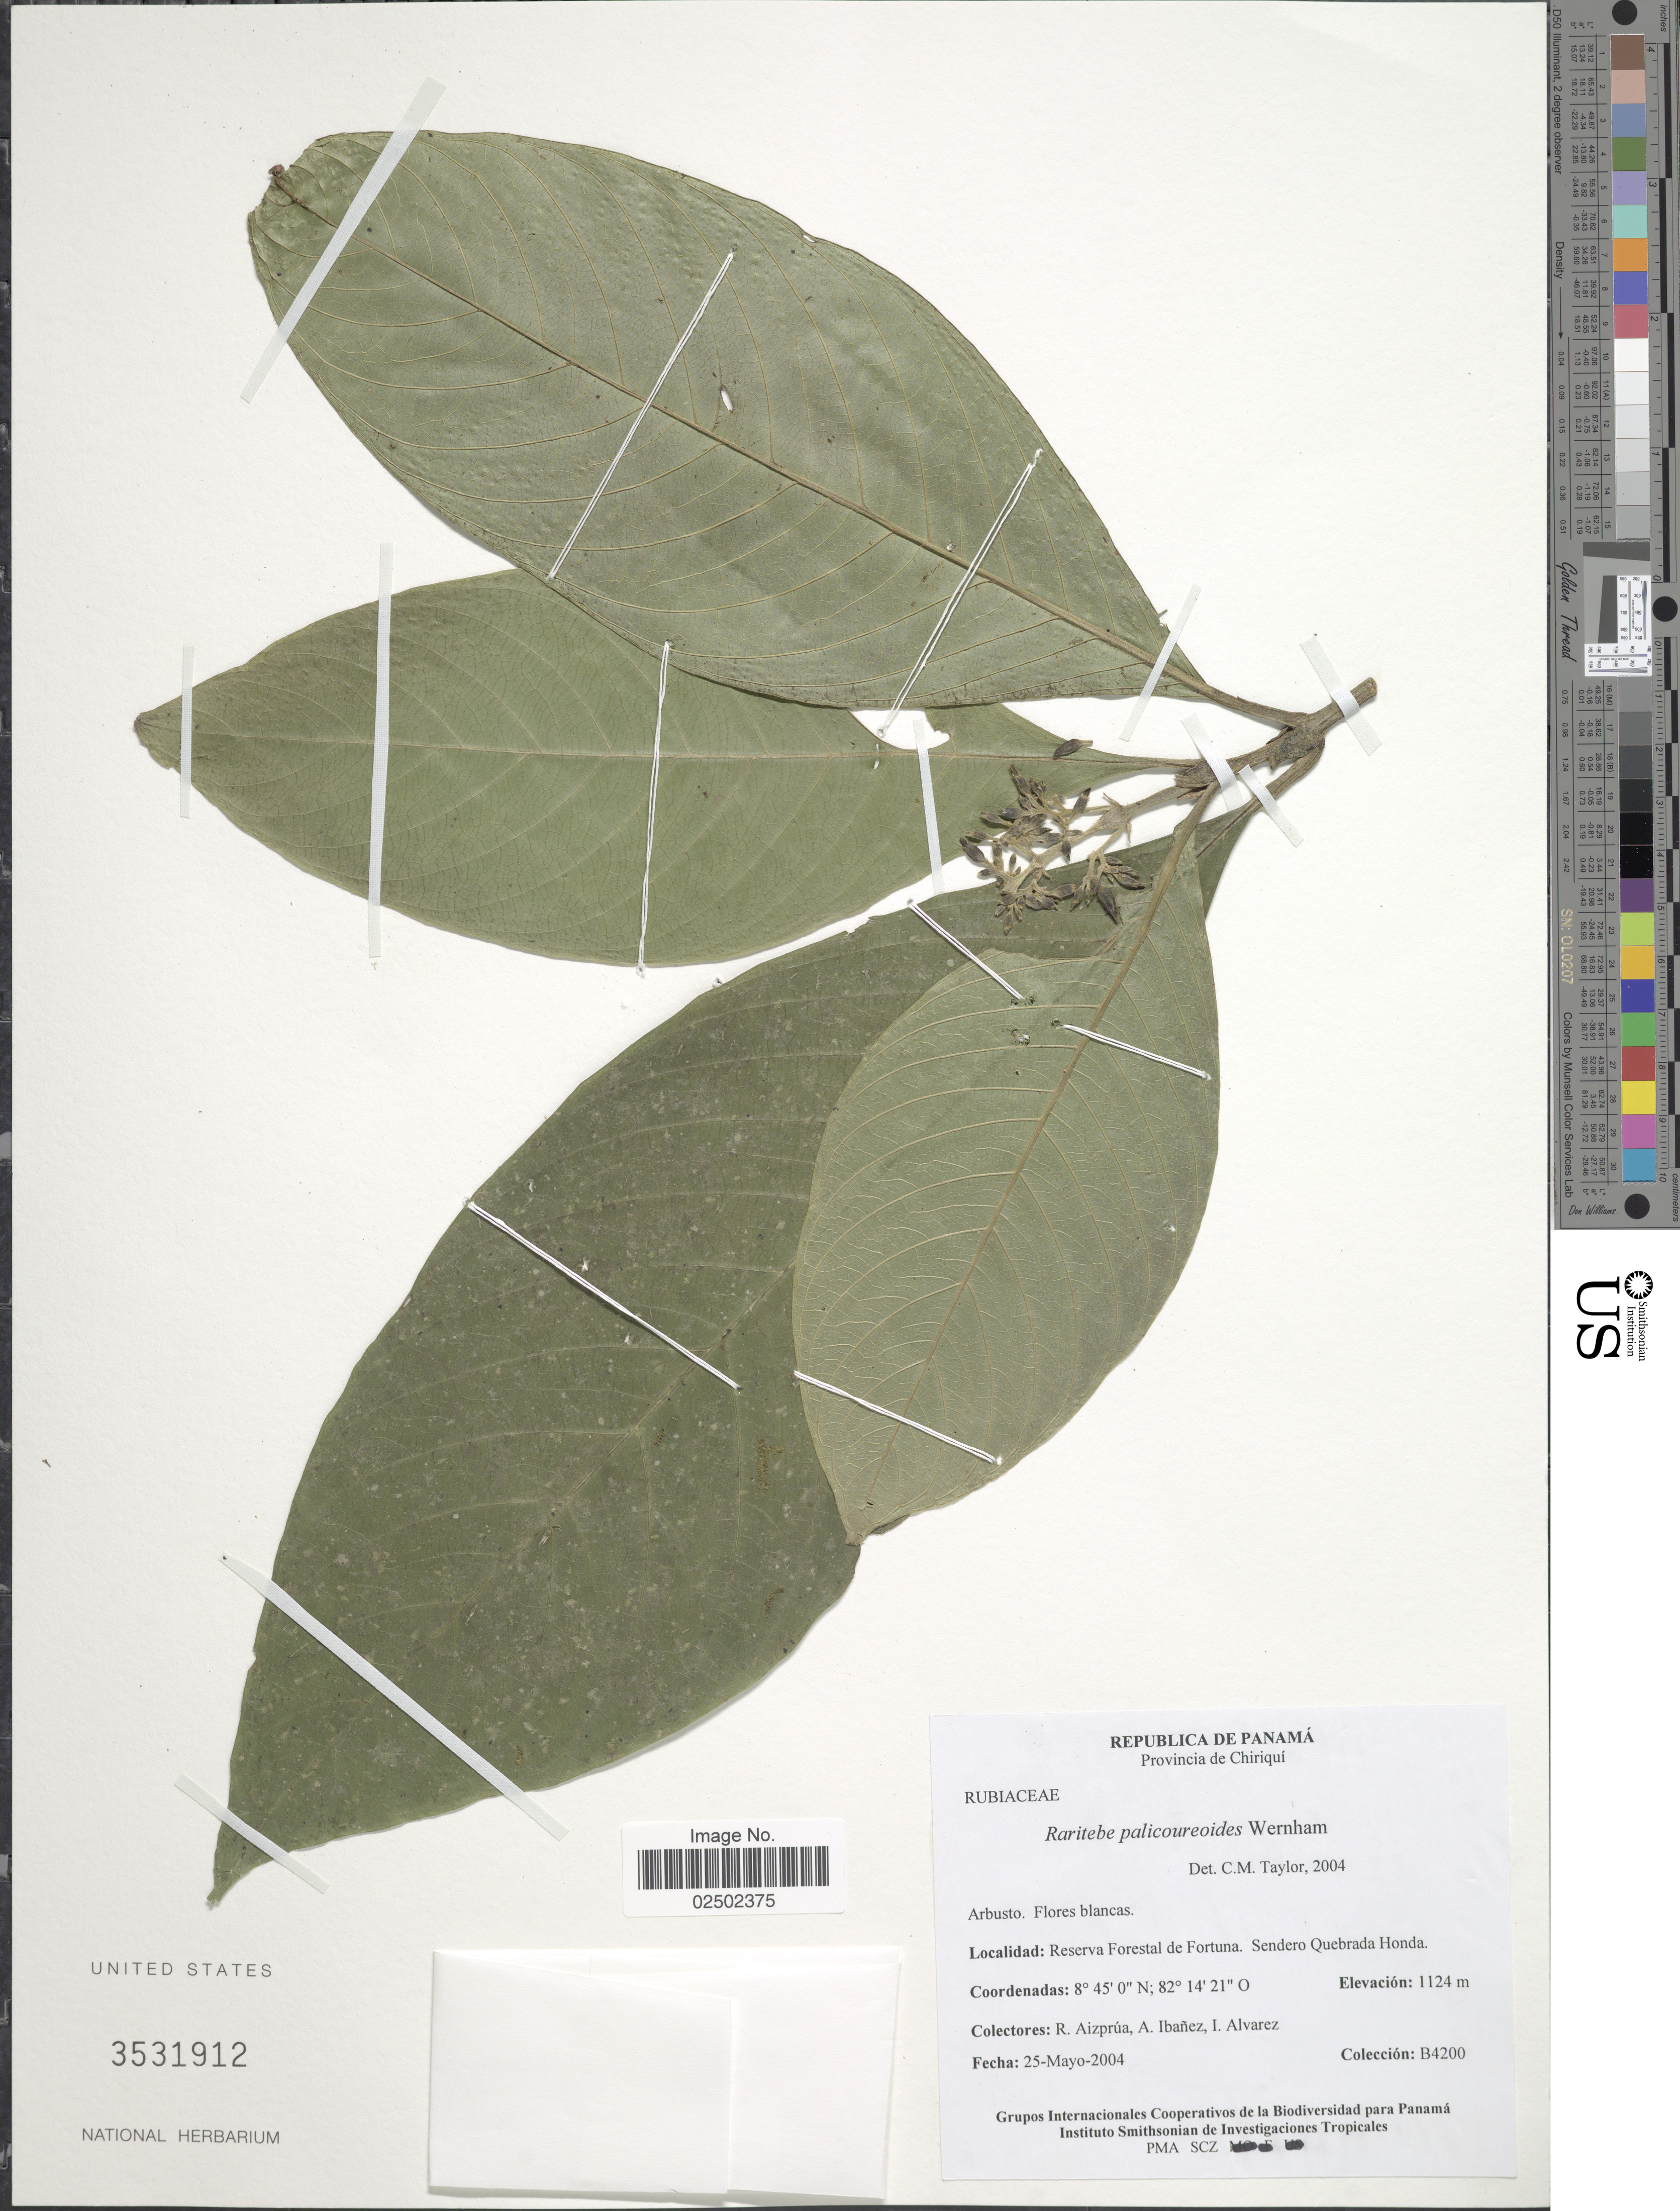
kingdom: Plantae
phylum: Tracheophyta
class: Magnoliopsida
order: Gentianales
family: Rubiaceae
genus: Raritebe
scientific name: Raritebe palicoureoides subsp. dwyeranum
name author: J.H. Kirkbr.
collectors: R. Aizprúa, A. Ibáñez & I. Alvarez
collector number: B4200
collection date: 2004-05-25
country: Panama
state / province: Chiriqui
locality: Reserva Forestal de Fortuna. Sendero Quebrada Honda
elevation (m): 1124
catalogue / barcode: US 3531912